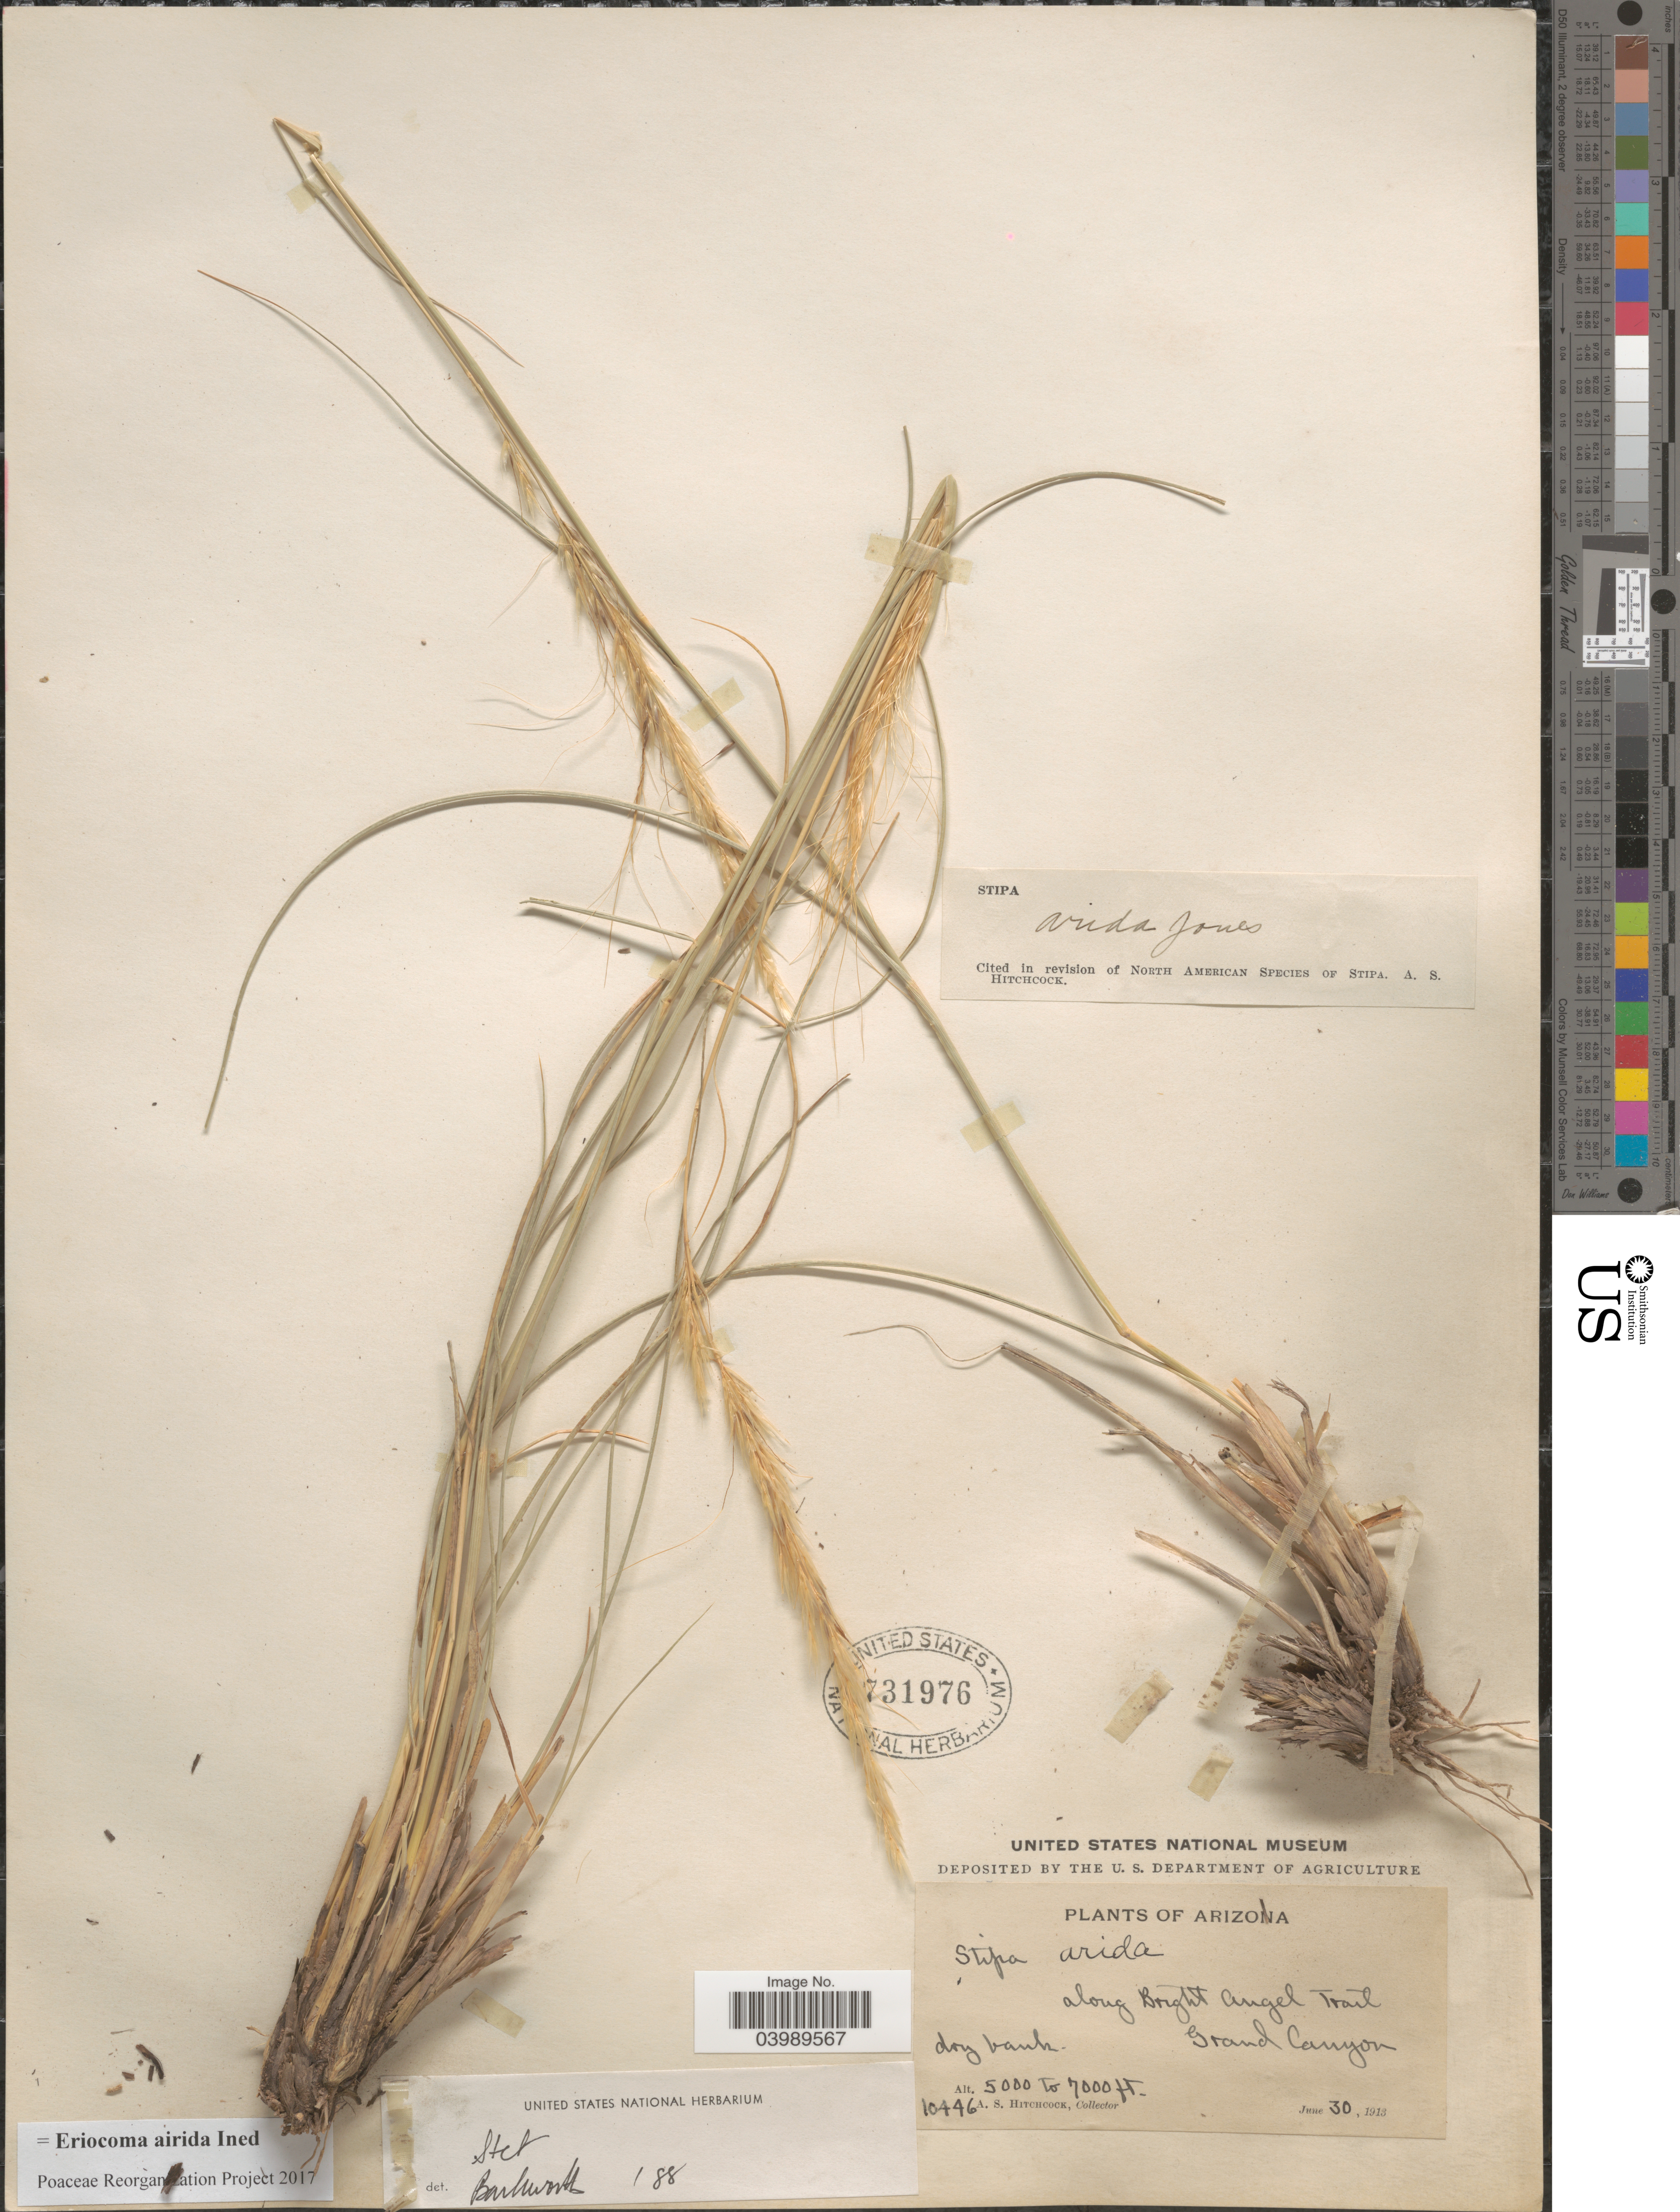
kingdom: Plantae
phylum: Tracheophyta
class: Liliopsida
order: Poales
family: Poaceae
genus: Eriocoma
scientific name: Eriocoma arida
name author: (M.E. Jones) Romasch.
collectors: A. S. Hitchcock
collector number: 10446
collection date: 1913-06-30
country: United States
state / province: Arizona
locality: Along Bright Angel Trail, Grand Canyon.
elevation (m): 1524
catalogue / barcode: US 731976